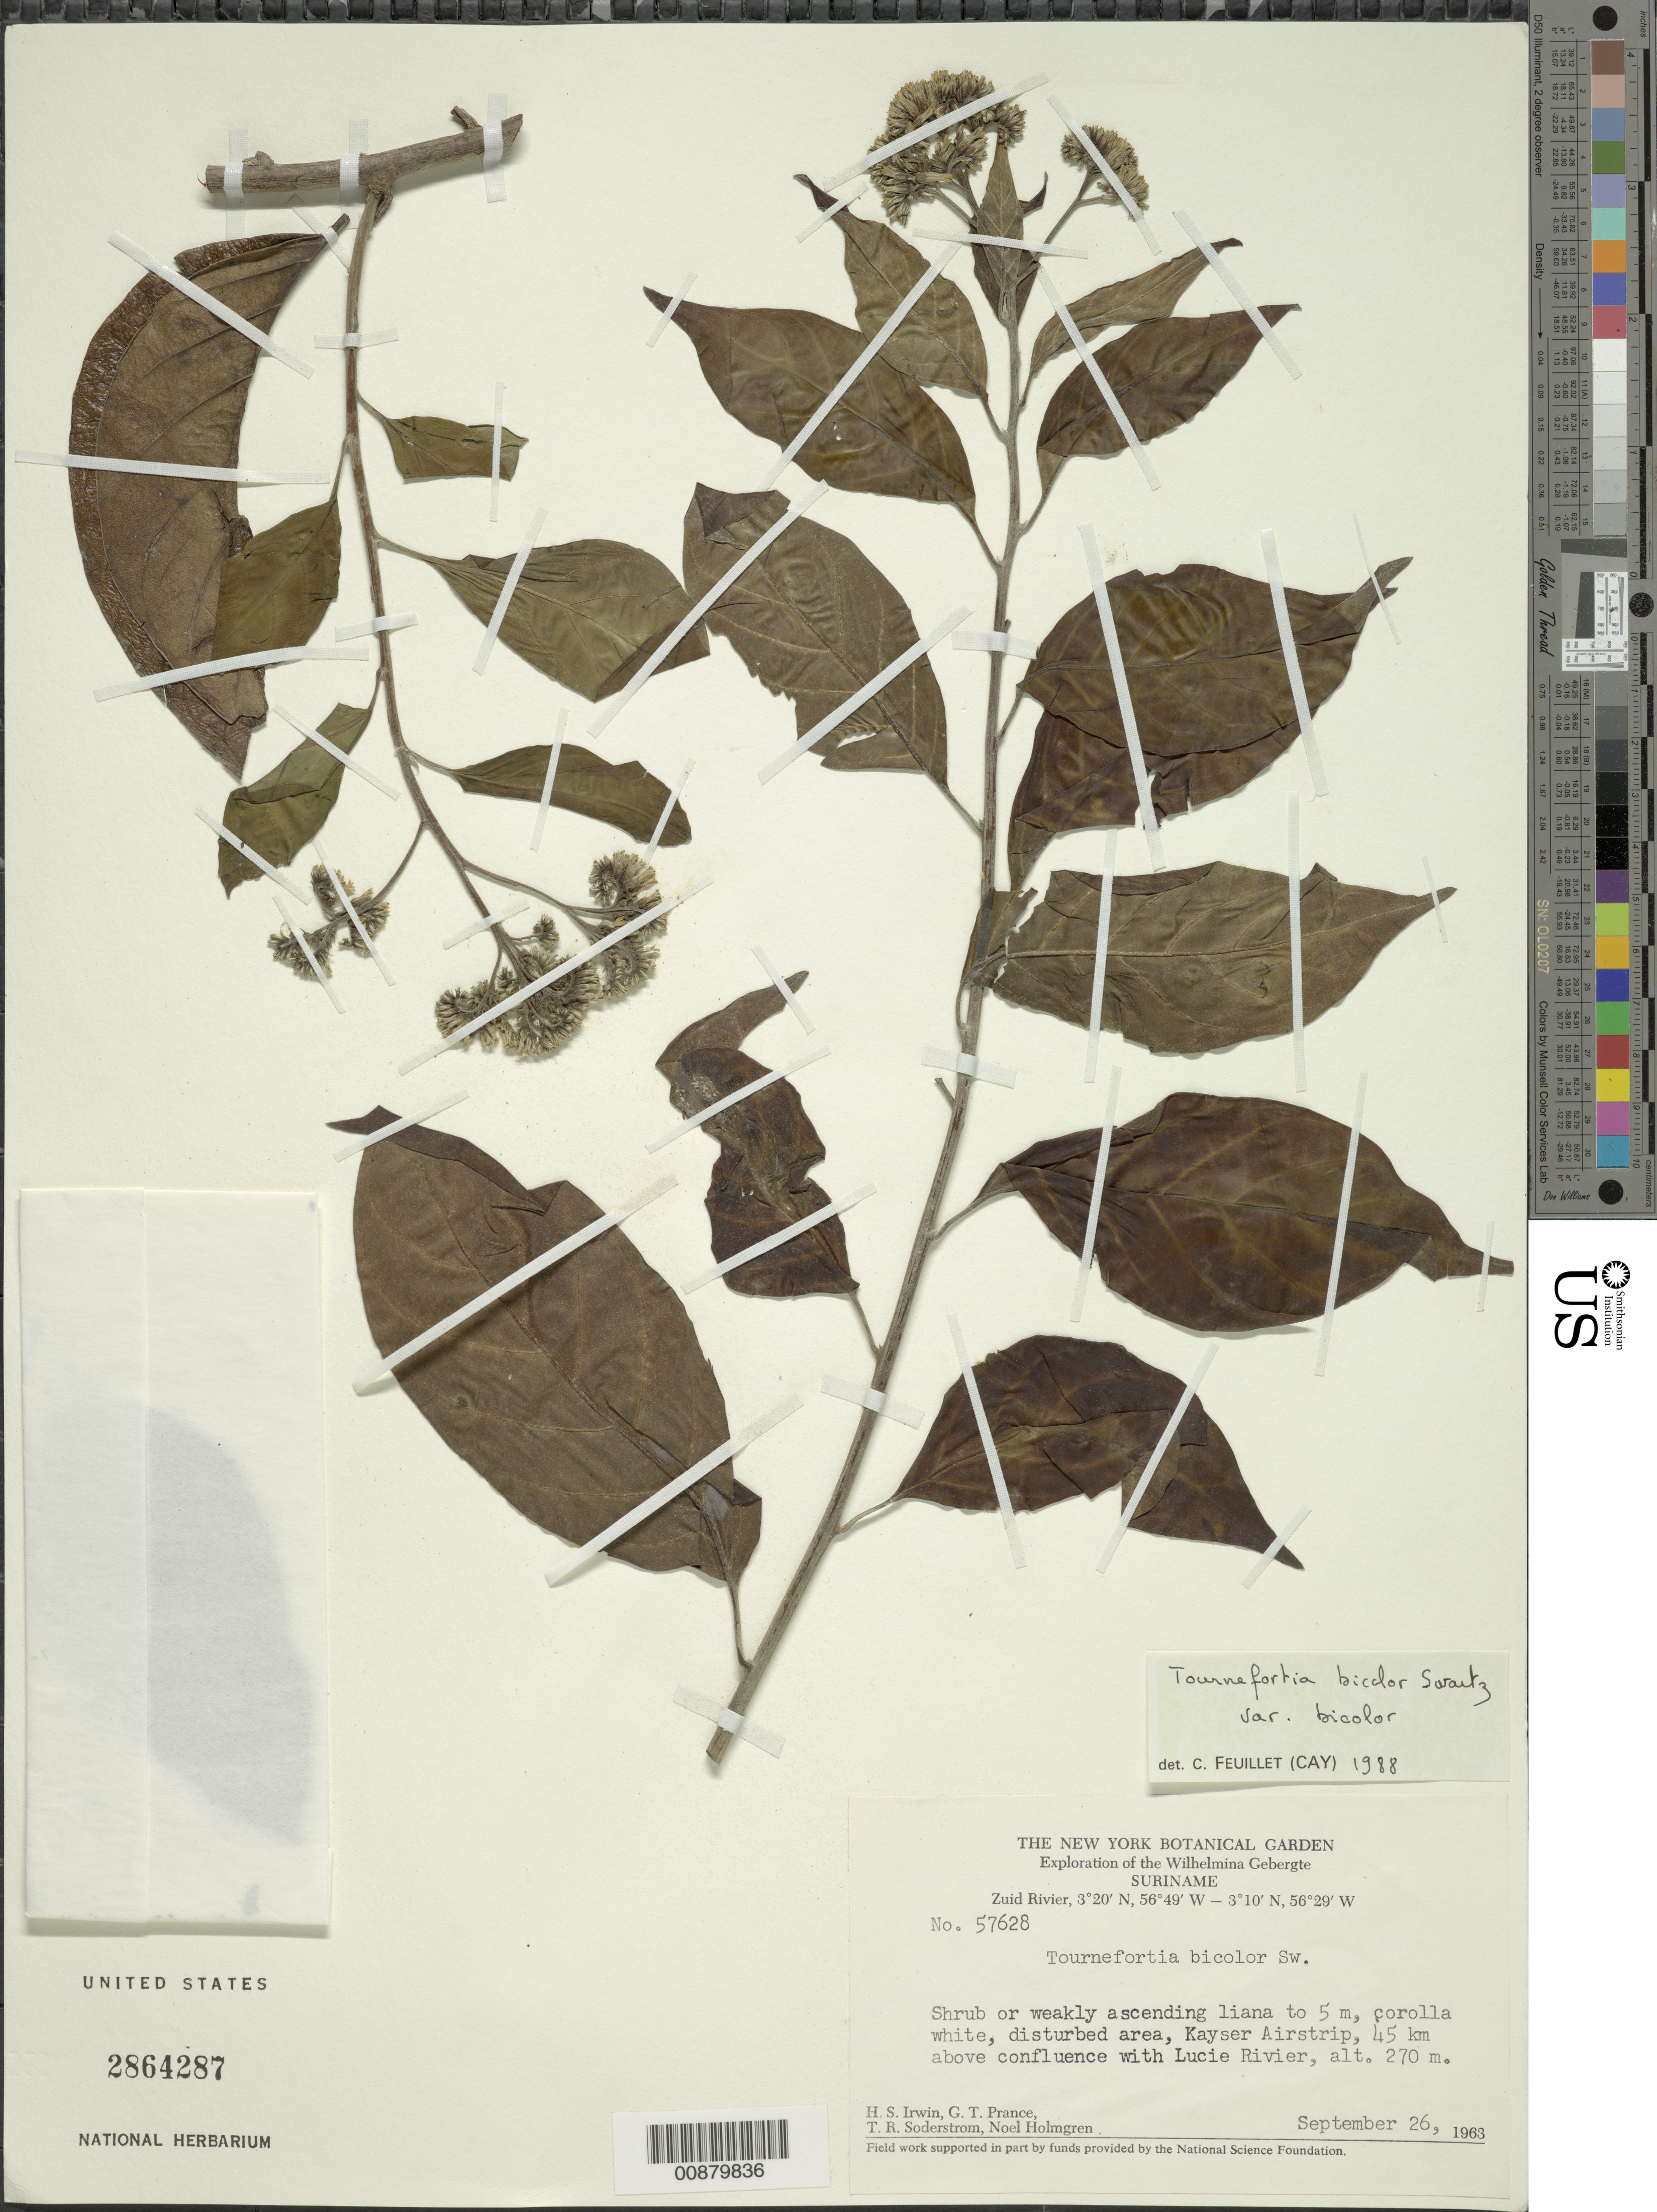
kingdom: Plantae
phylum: Tracheophyta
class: Magnoliopsida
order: Boraginales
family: Heliotropiaceae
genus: Tournefortia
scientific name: Tournefortia bicolor var. bicolor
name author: Sw.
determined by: Feuillet, C.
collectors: H. Irwin, G. T. Prance, T. R. Soderstrom & N. H. Holmgren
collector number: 57628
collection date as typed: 26-Sep-63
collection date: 1963-09-26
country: Suriname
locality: Kayser Airstrip, Zuid R., 45 km above confl. with Lucie R., Wilhelmina Gebergte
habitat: Disturbed area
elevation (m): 270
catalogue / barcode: US 2864287